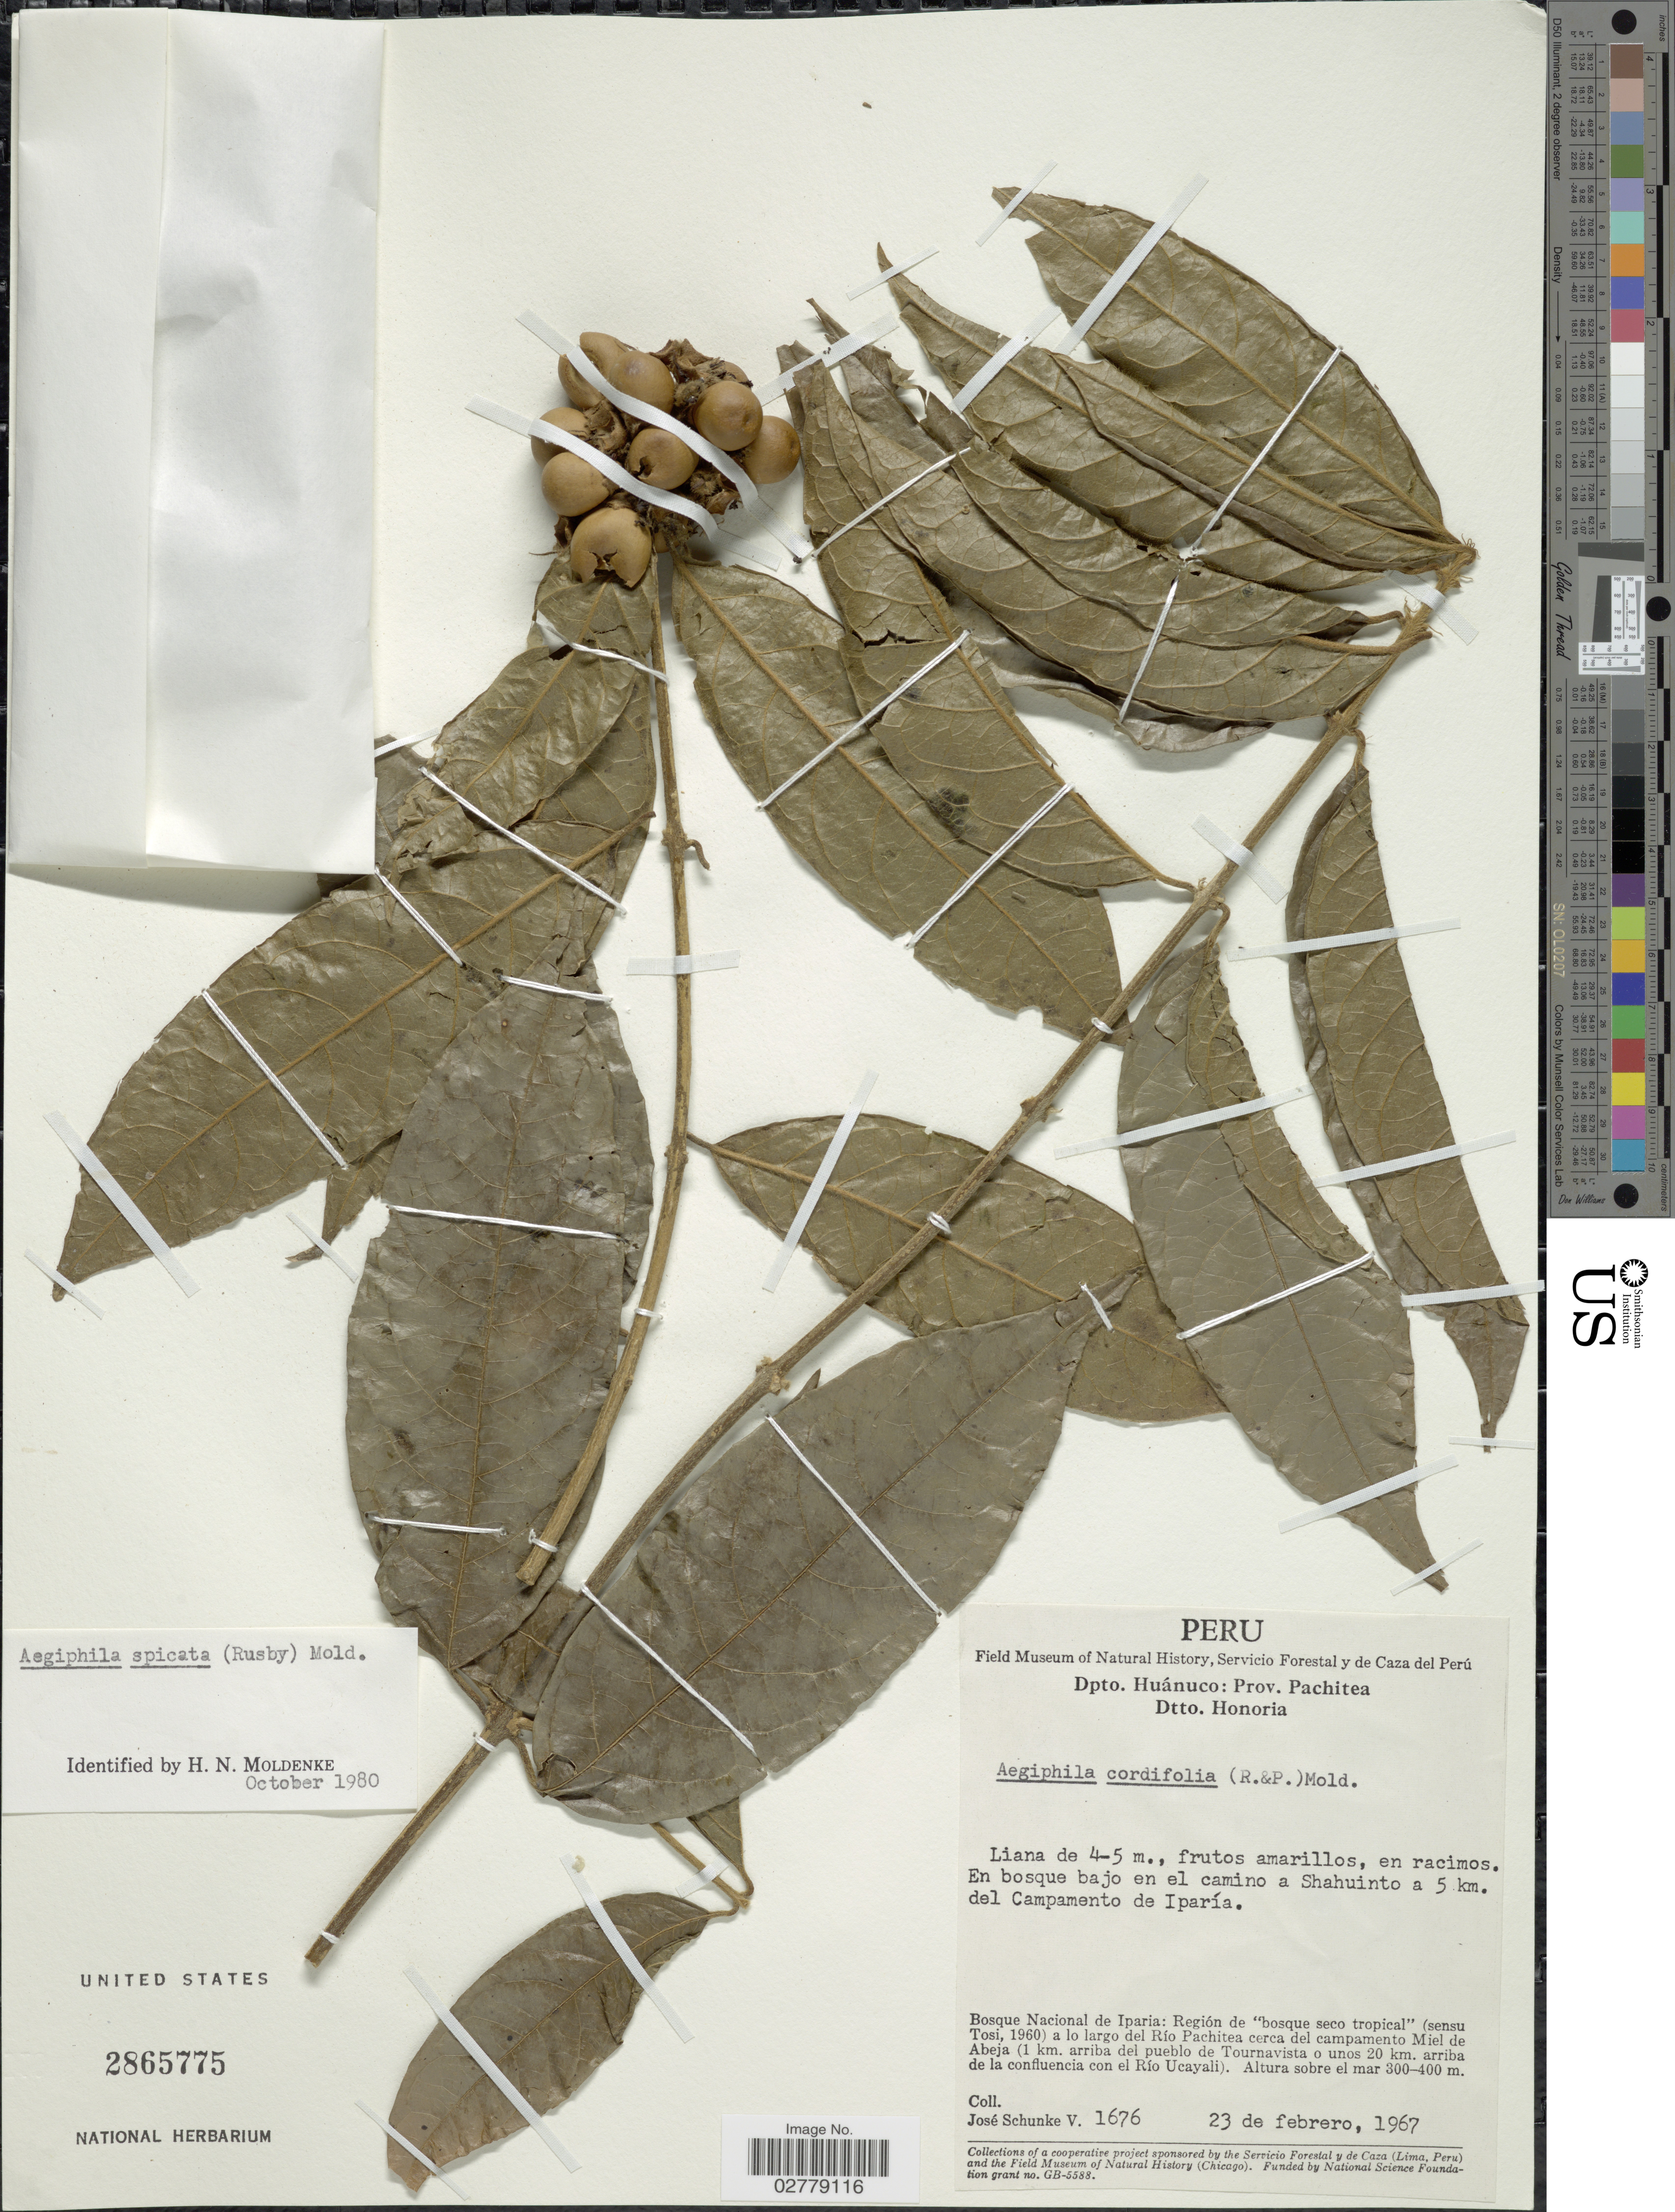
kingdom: Plantae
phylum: Tracheophyta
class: Magnoliopsida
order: Lamiales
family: Lamiaceae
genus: Aegiphila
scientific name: Aegiphila spicata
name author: (Rusby) Moldenke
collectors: J. Schunke Vigo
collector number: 1676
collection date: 1967-02-23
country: Peru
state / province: Huánuco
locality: Dpto. Huánuco, Prov. Pachitea, Dtto. Honoria, En bosque bajo en el camino a Shahuinto a 5 km. del Campamento de Iparía, Bosque Nacional de Iparia, Región de "bosque seco tropical" (sensu Tosi, 1960) a lo largo del Río Pachitea cerca del campamento Miel de Abeja (1 km. arriba del pueblo de Tournavista o unos 20 km. arriba de la confluencia con el Río Ucayali).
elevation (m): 300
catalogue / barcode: US 2865775